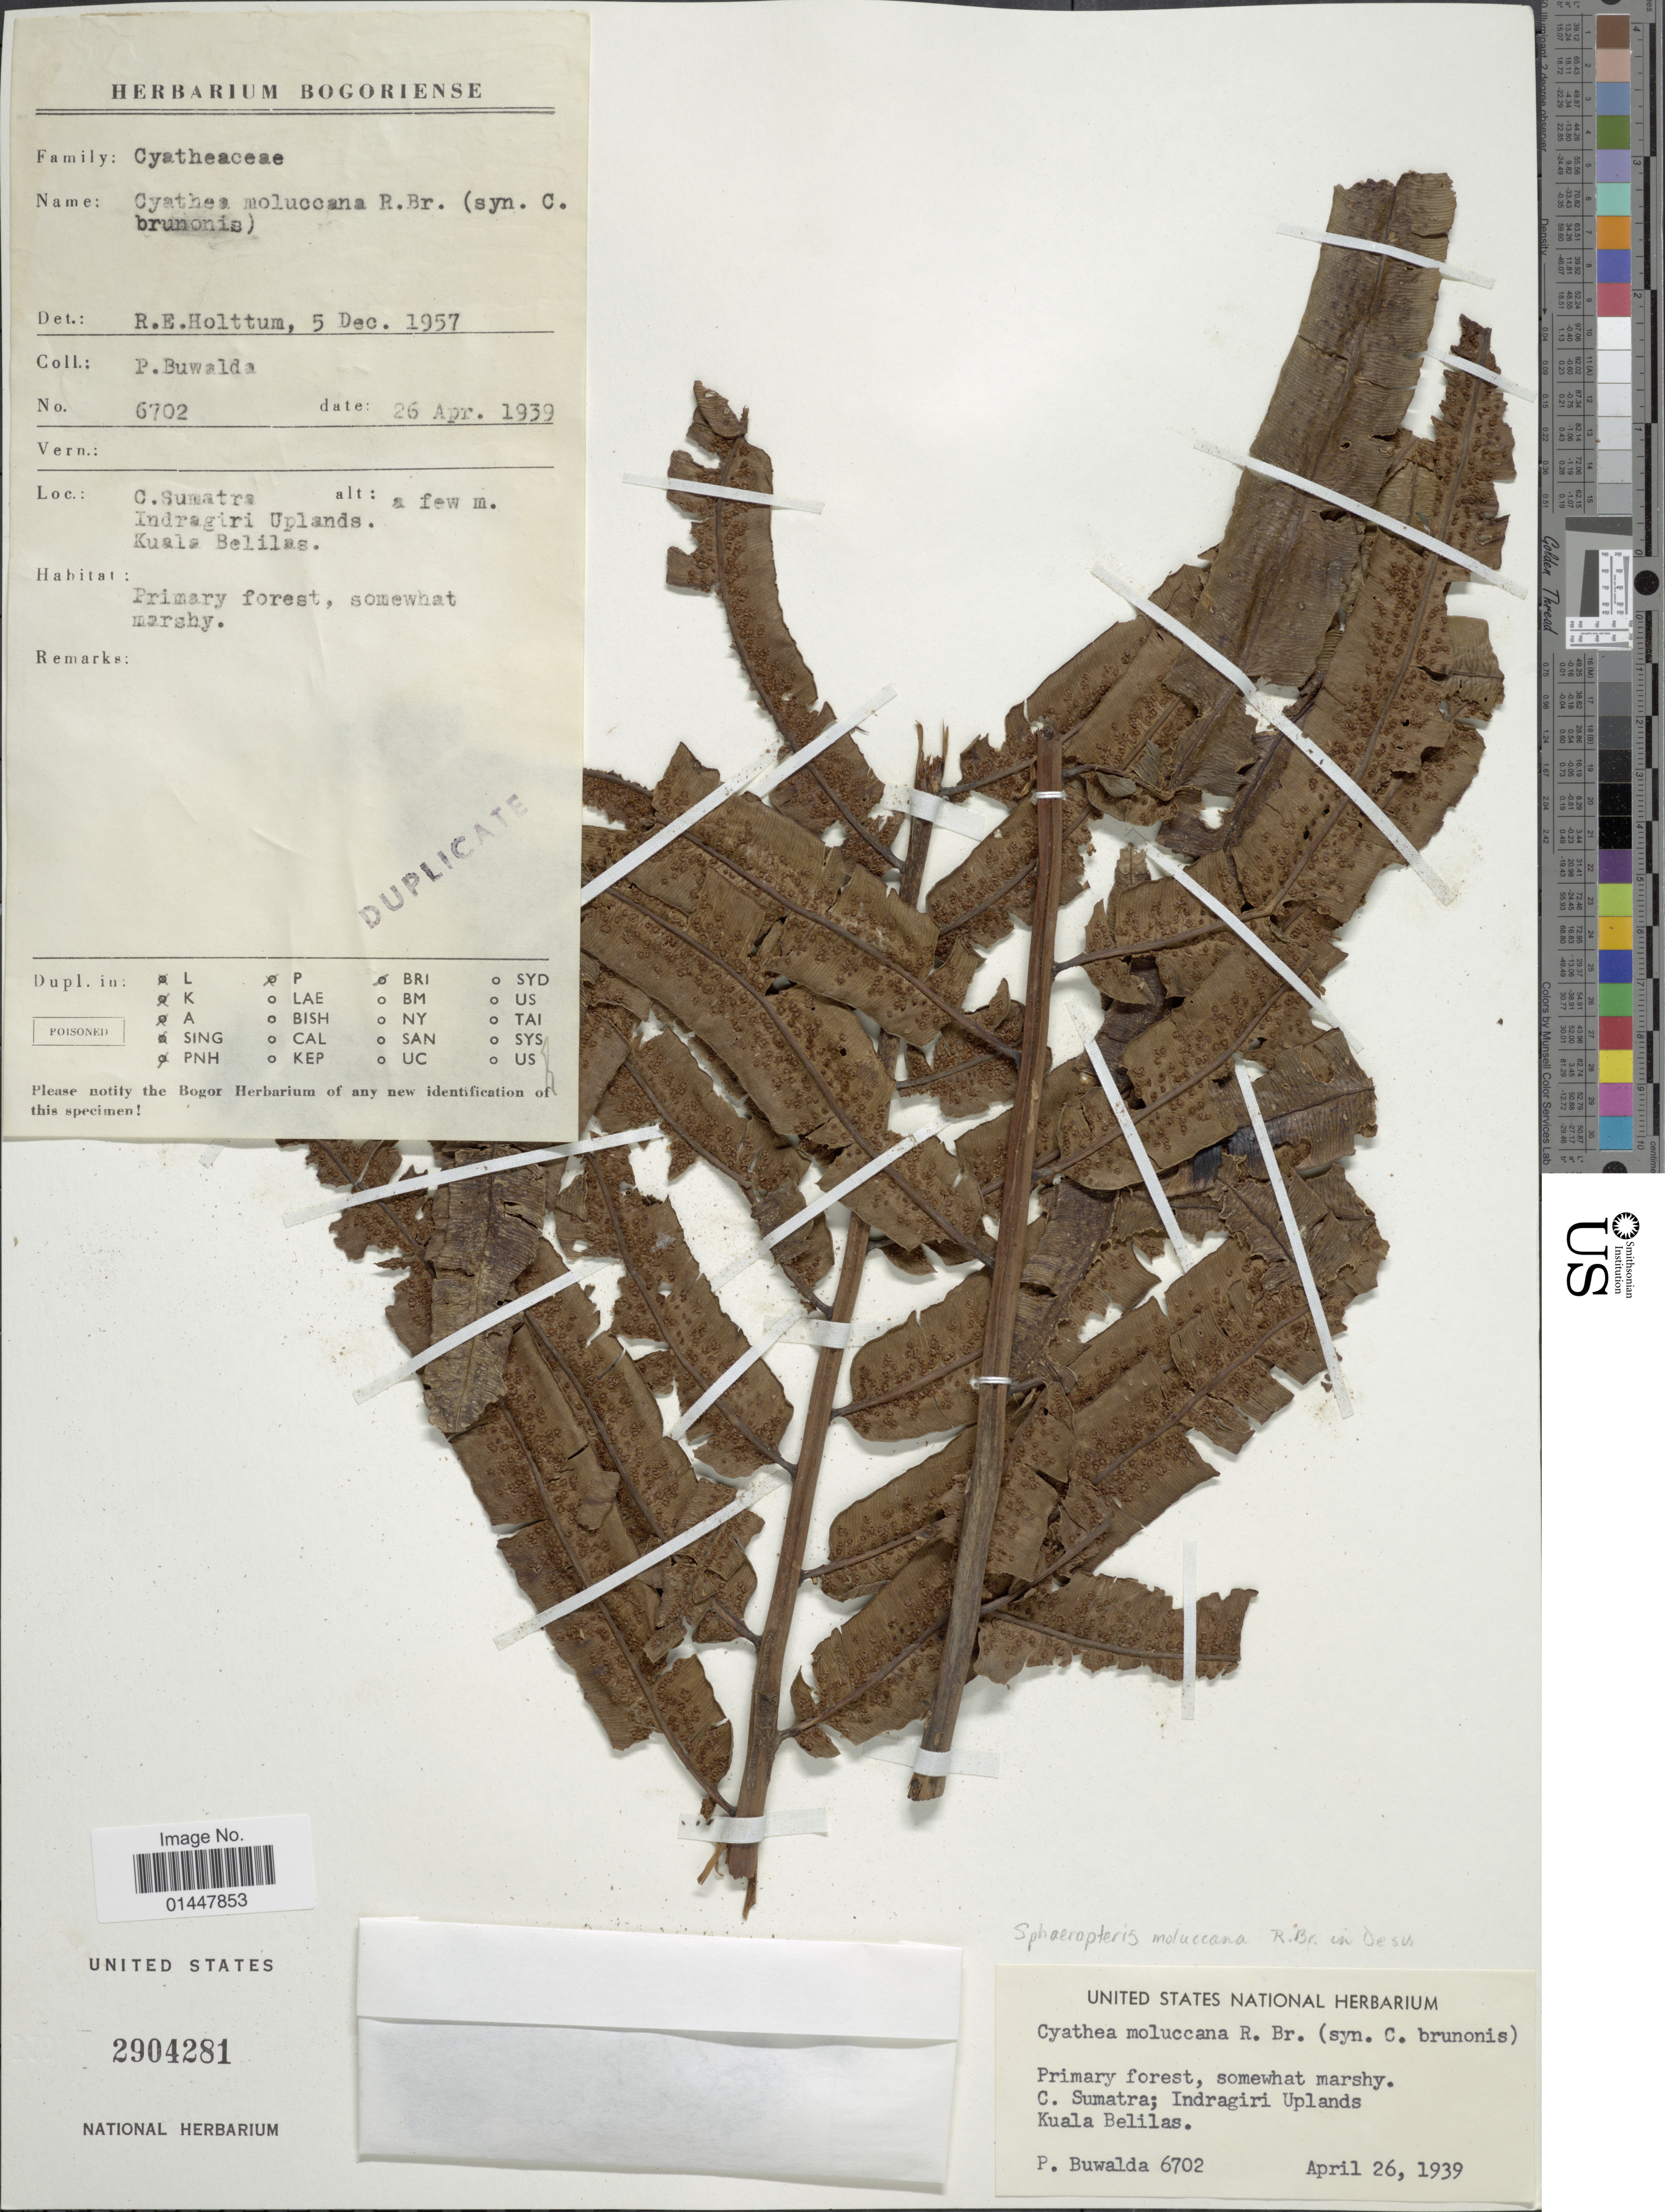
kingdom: Plantae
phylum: Tracheophyta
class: Polypodiopsida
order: Cyatheales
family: Cyatheaceae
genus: Sphaeropteris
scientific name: Sphaeropteris moluccana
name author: (Desv.) R.M. Tryon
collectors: P. Buwalda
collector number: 6702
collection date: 1939-04-26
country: Indonesia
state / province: Sumatra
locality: C. Sumatra, Indragiri Uplands, Kuala Belilas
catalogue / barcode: US 2904281